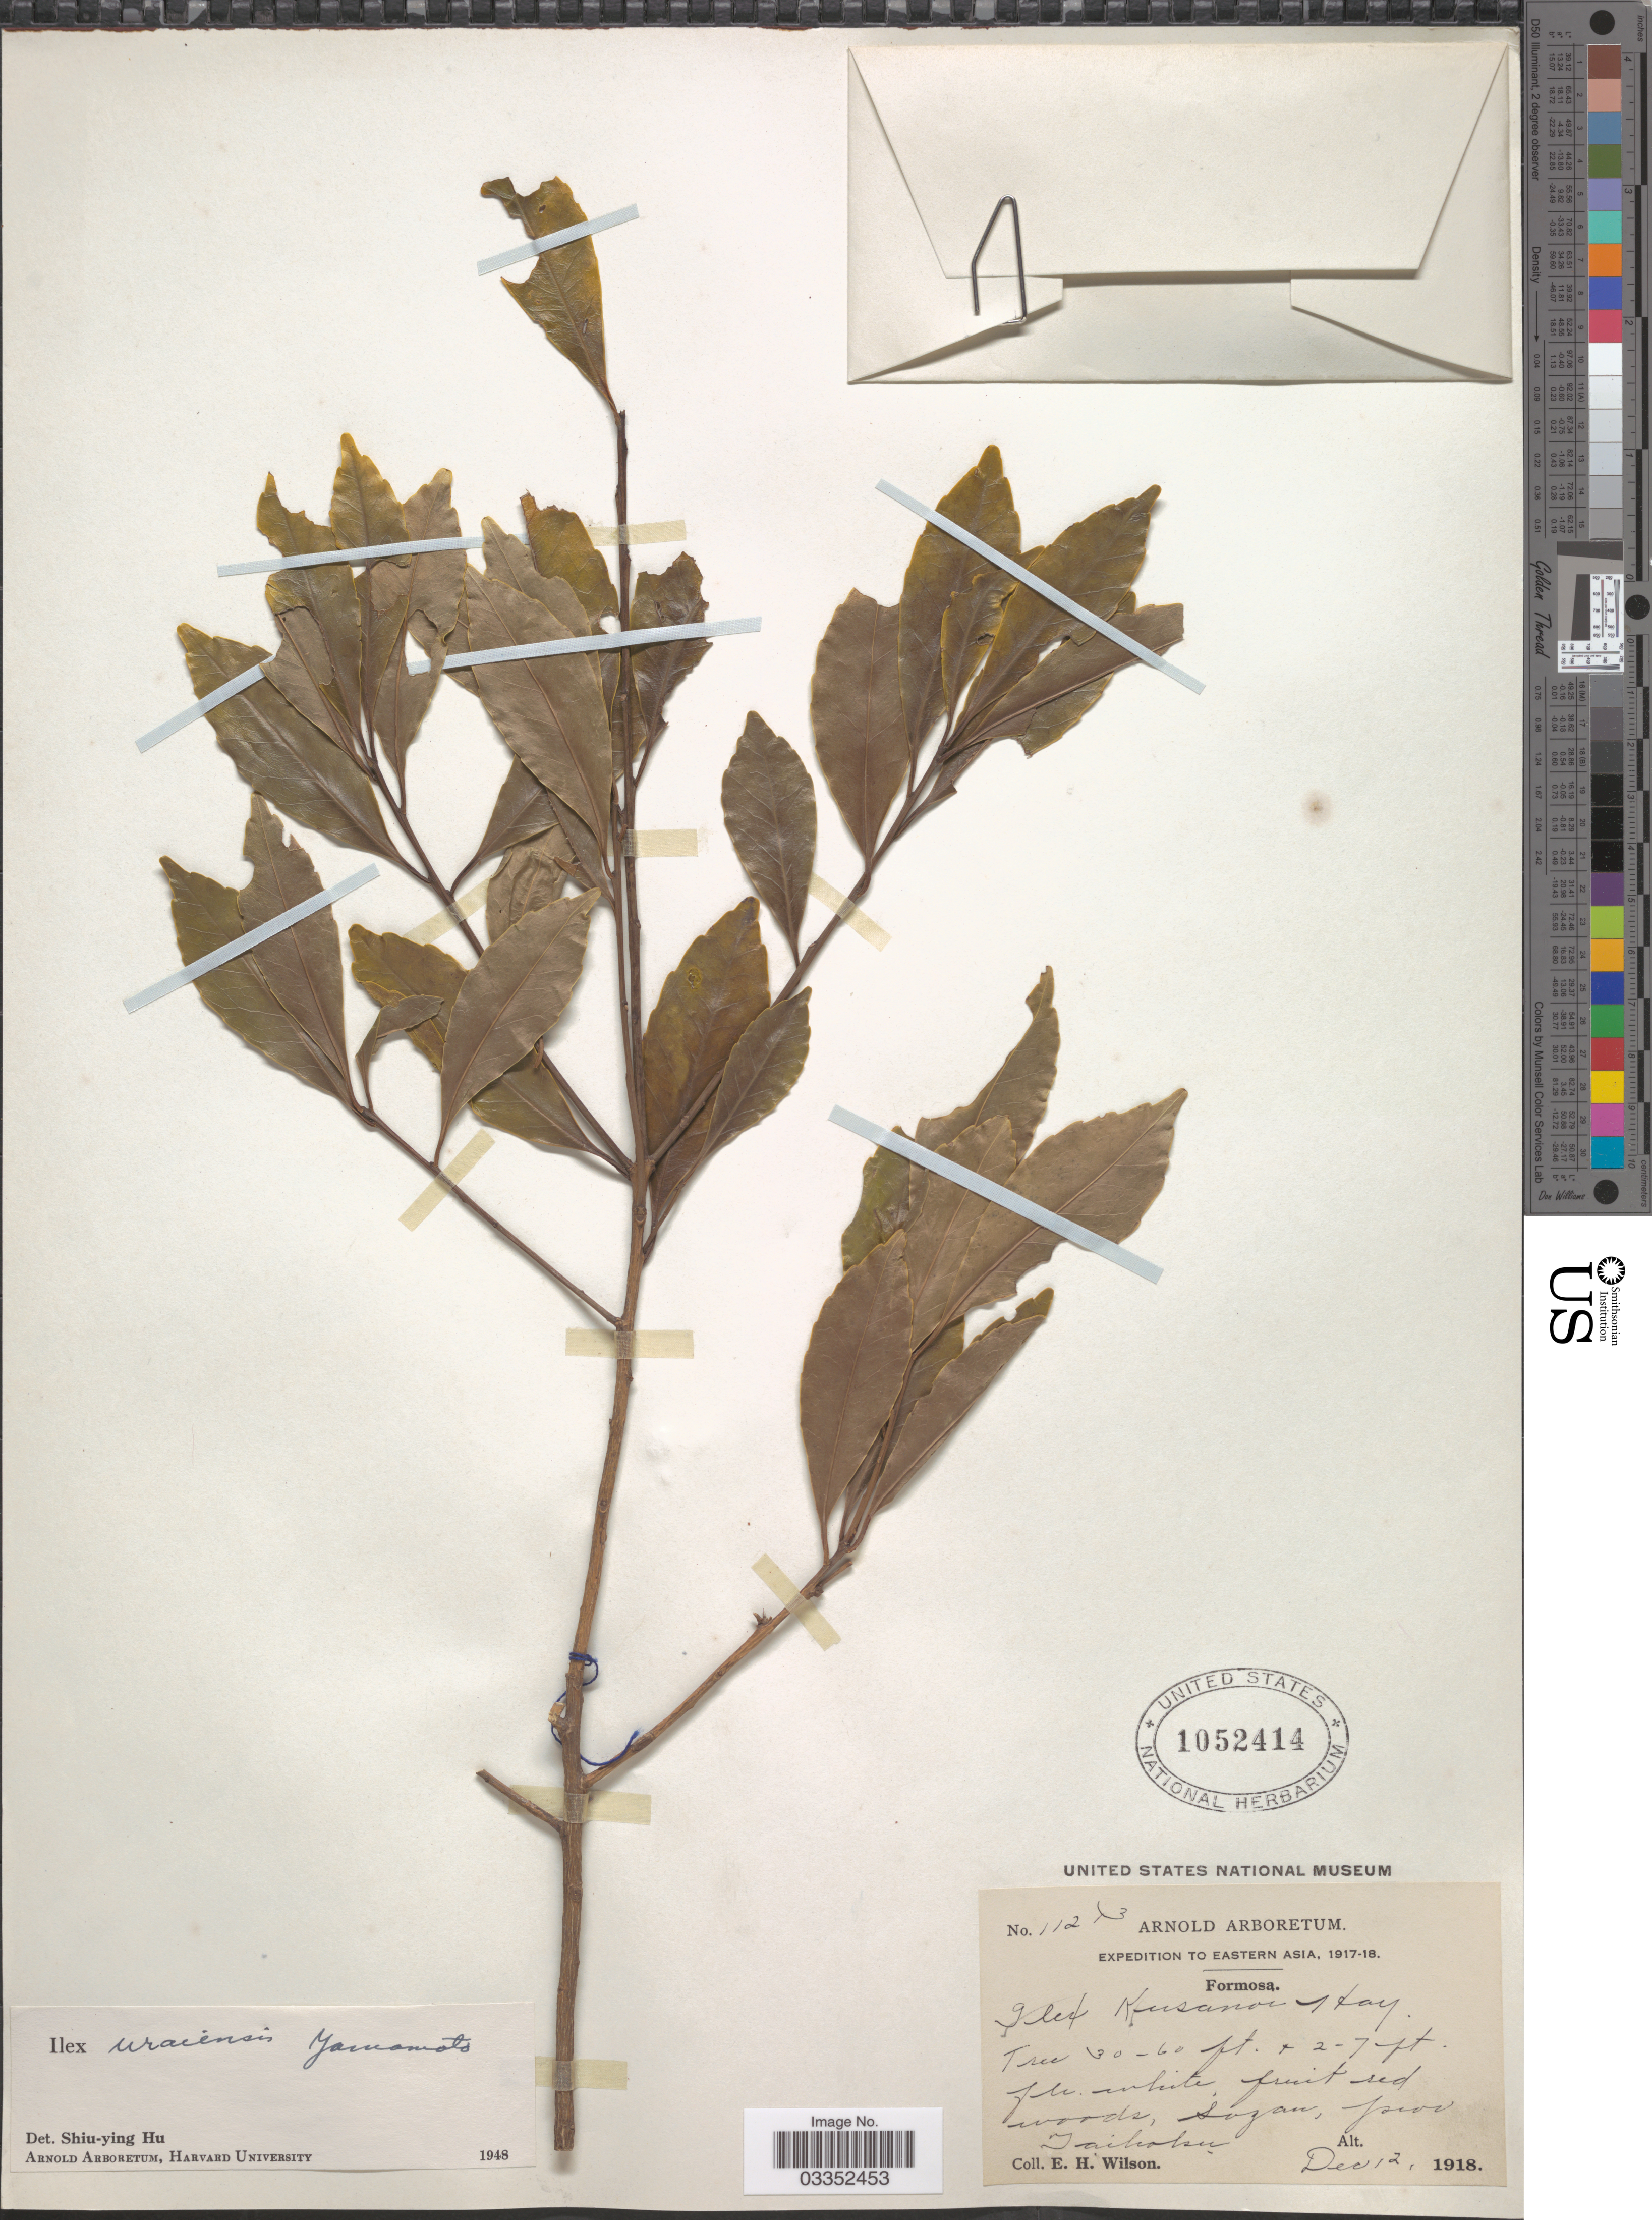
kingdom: Plantae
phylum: Tracheophyta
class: Magnoliopsida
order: Aquifoliales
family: Aquifoliaceae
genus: Ilex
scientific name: Ilex uraiensis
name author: Yamam.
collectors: E. Wilson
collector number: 11213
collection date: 1918-12-12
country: Taiwan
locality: Eastern Asia, Formosa, Sozan, prov. Taihoku.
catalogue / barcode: US 1052414